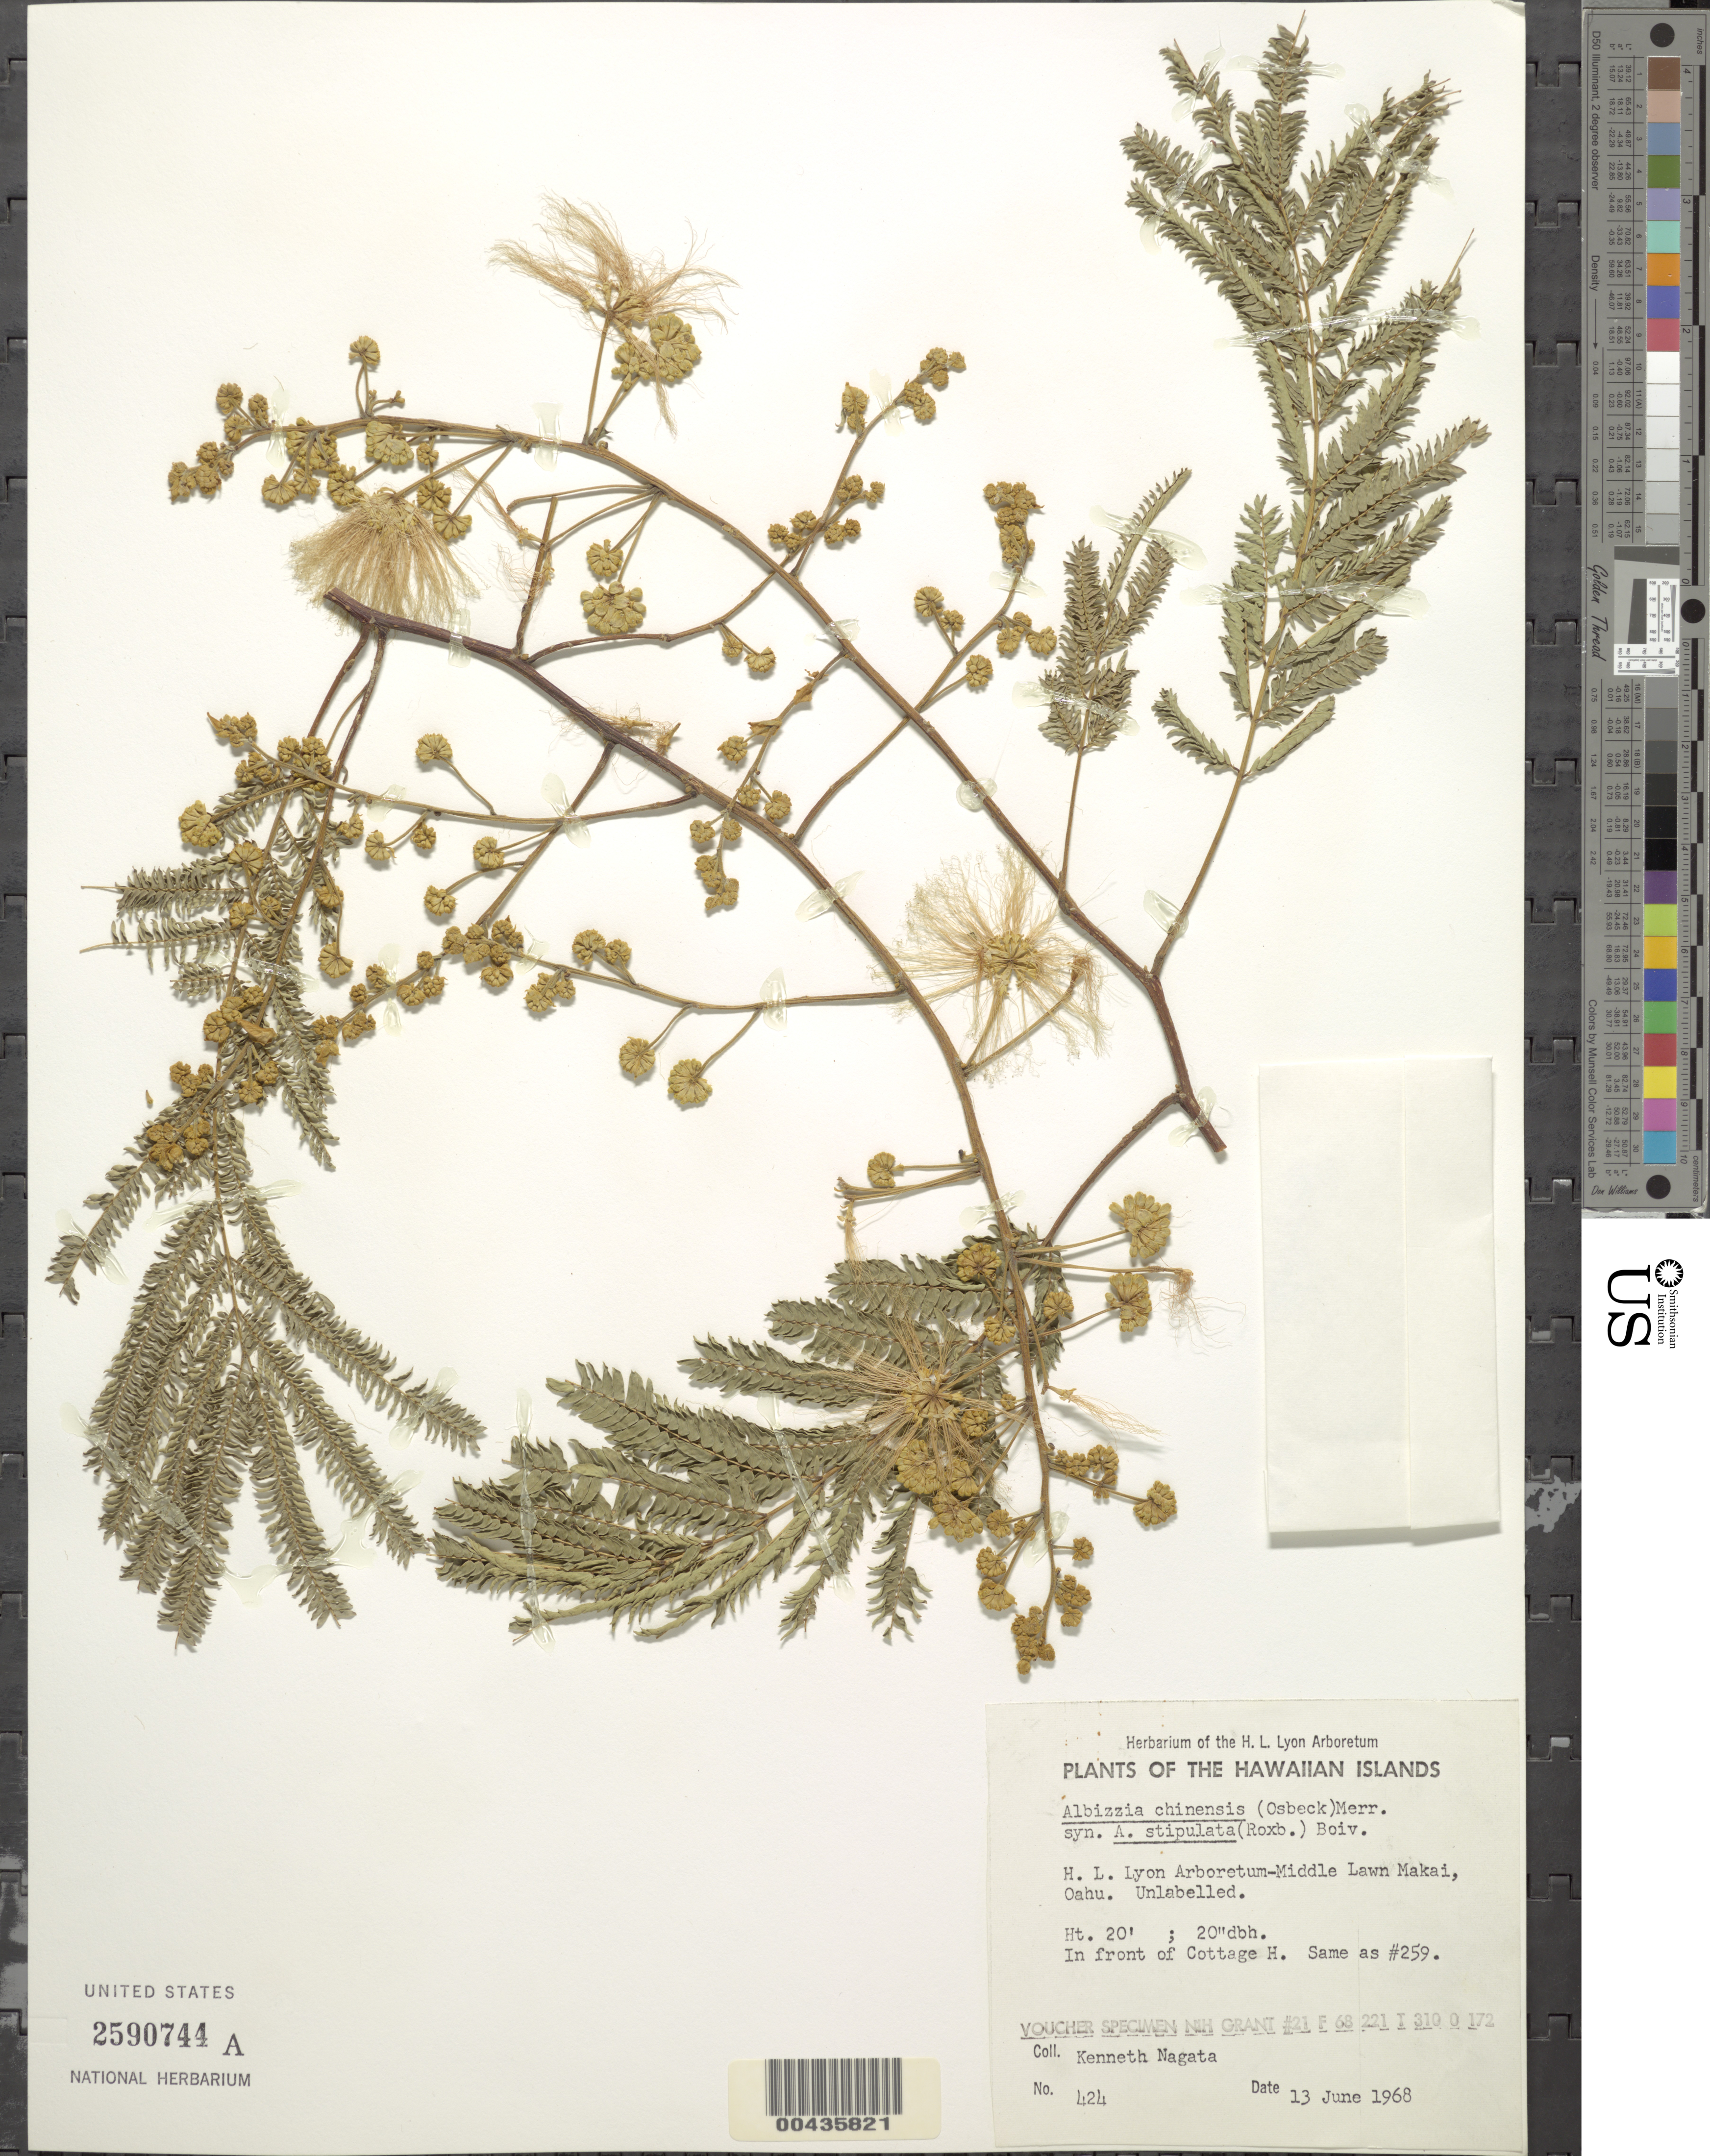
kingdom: Plantae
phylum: Tracheophyta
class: Magnoliopsida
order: Fabales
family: Fabaceae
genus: Albizia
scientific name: Albizia chinensis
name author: (Osbeck) Merr.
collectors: K. Nagata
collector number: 424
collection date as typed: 13 Jun 1968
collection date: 1968-06-13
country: United States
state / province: Hawaii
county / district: Honolulu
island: Oahu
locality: Middle Lawn Makai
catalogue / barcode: US 2590744A